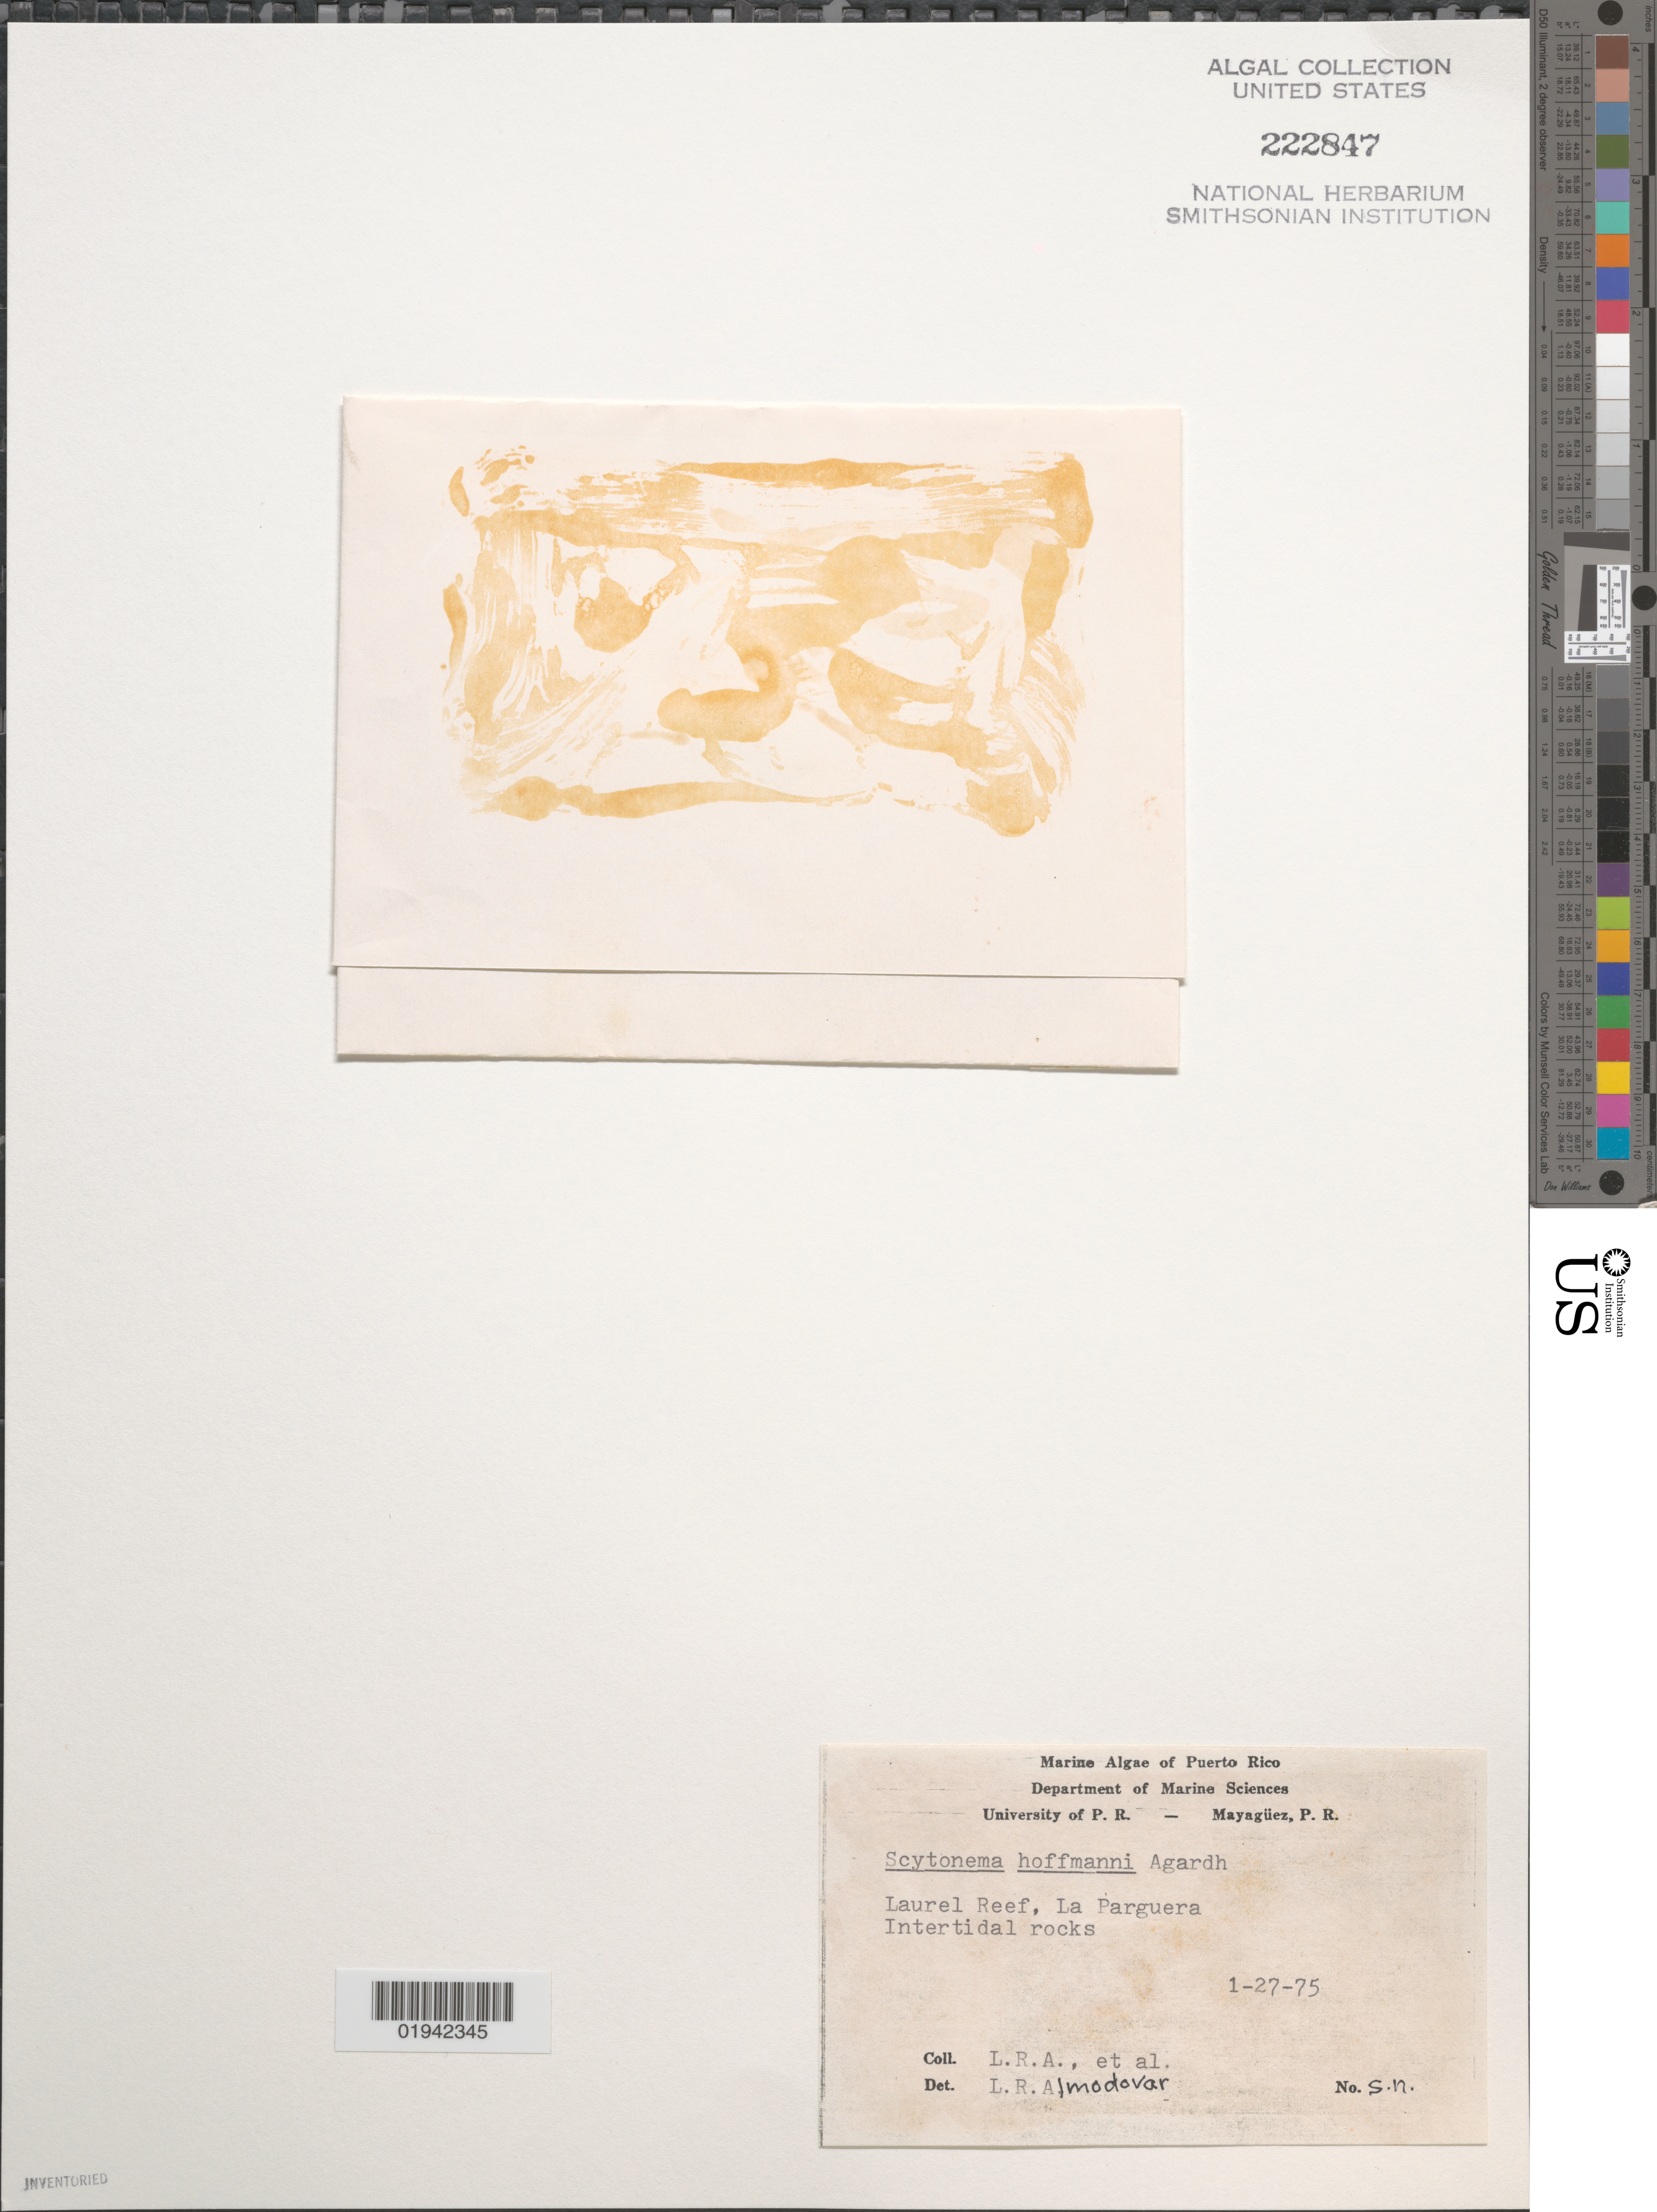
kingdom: Bacteria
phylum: Cyanobacteria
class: Cyanobacteriia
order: Cyanobacteriales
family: Scytonemataceae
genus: Scytonema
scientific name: Scytonema hofmannii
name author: C. Agardh ex Bornet & Flahault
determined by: Almodovar, L. R.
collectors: L. Almodovar et al.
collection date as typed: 27 Jan 1975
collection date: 1975-01-27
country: Puerto Rico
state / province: Lajas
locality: La Parguera, Laurel Reef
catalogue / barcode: US 222847